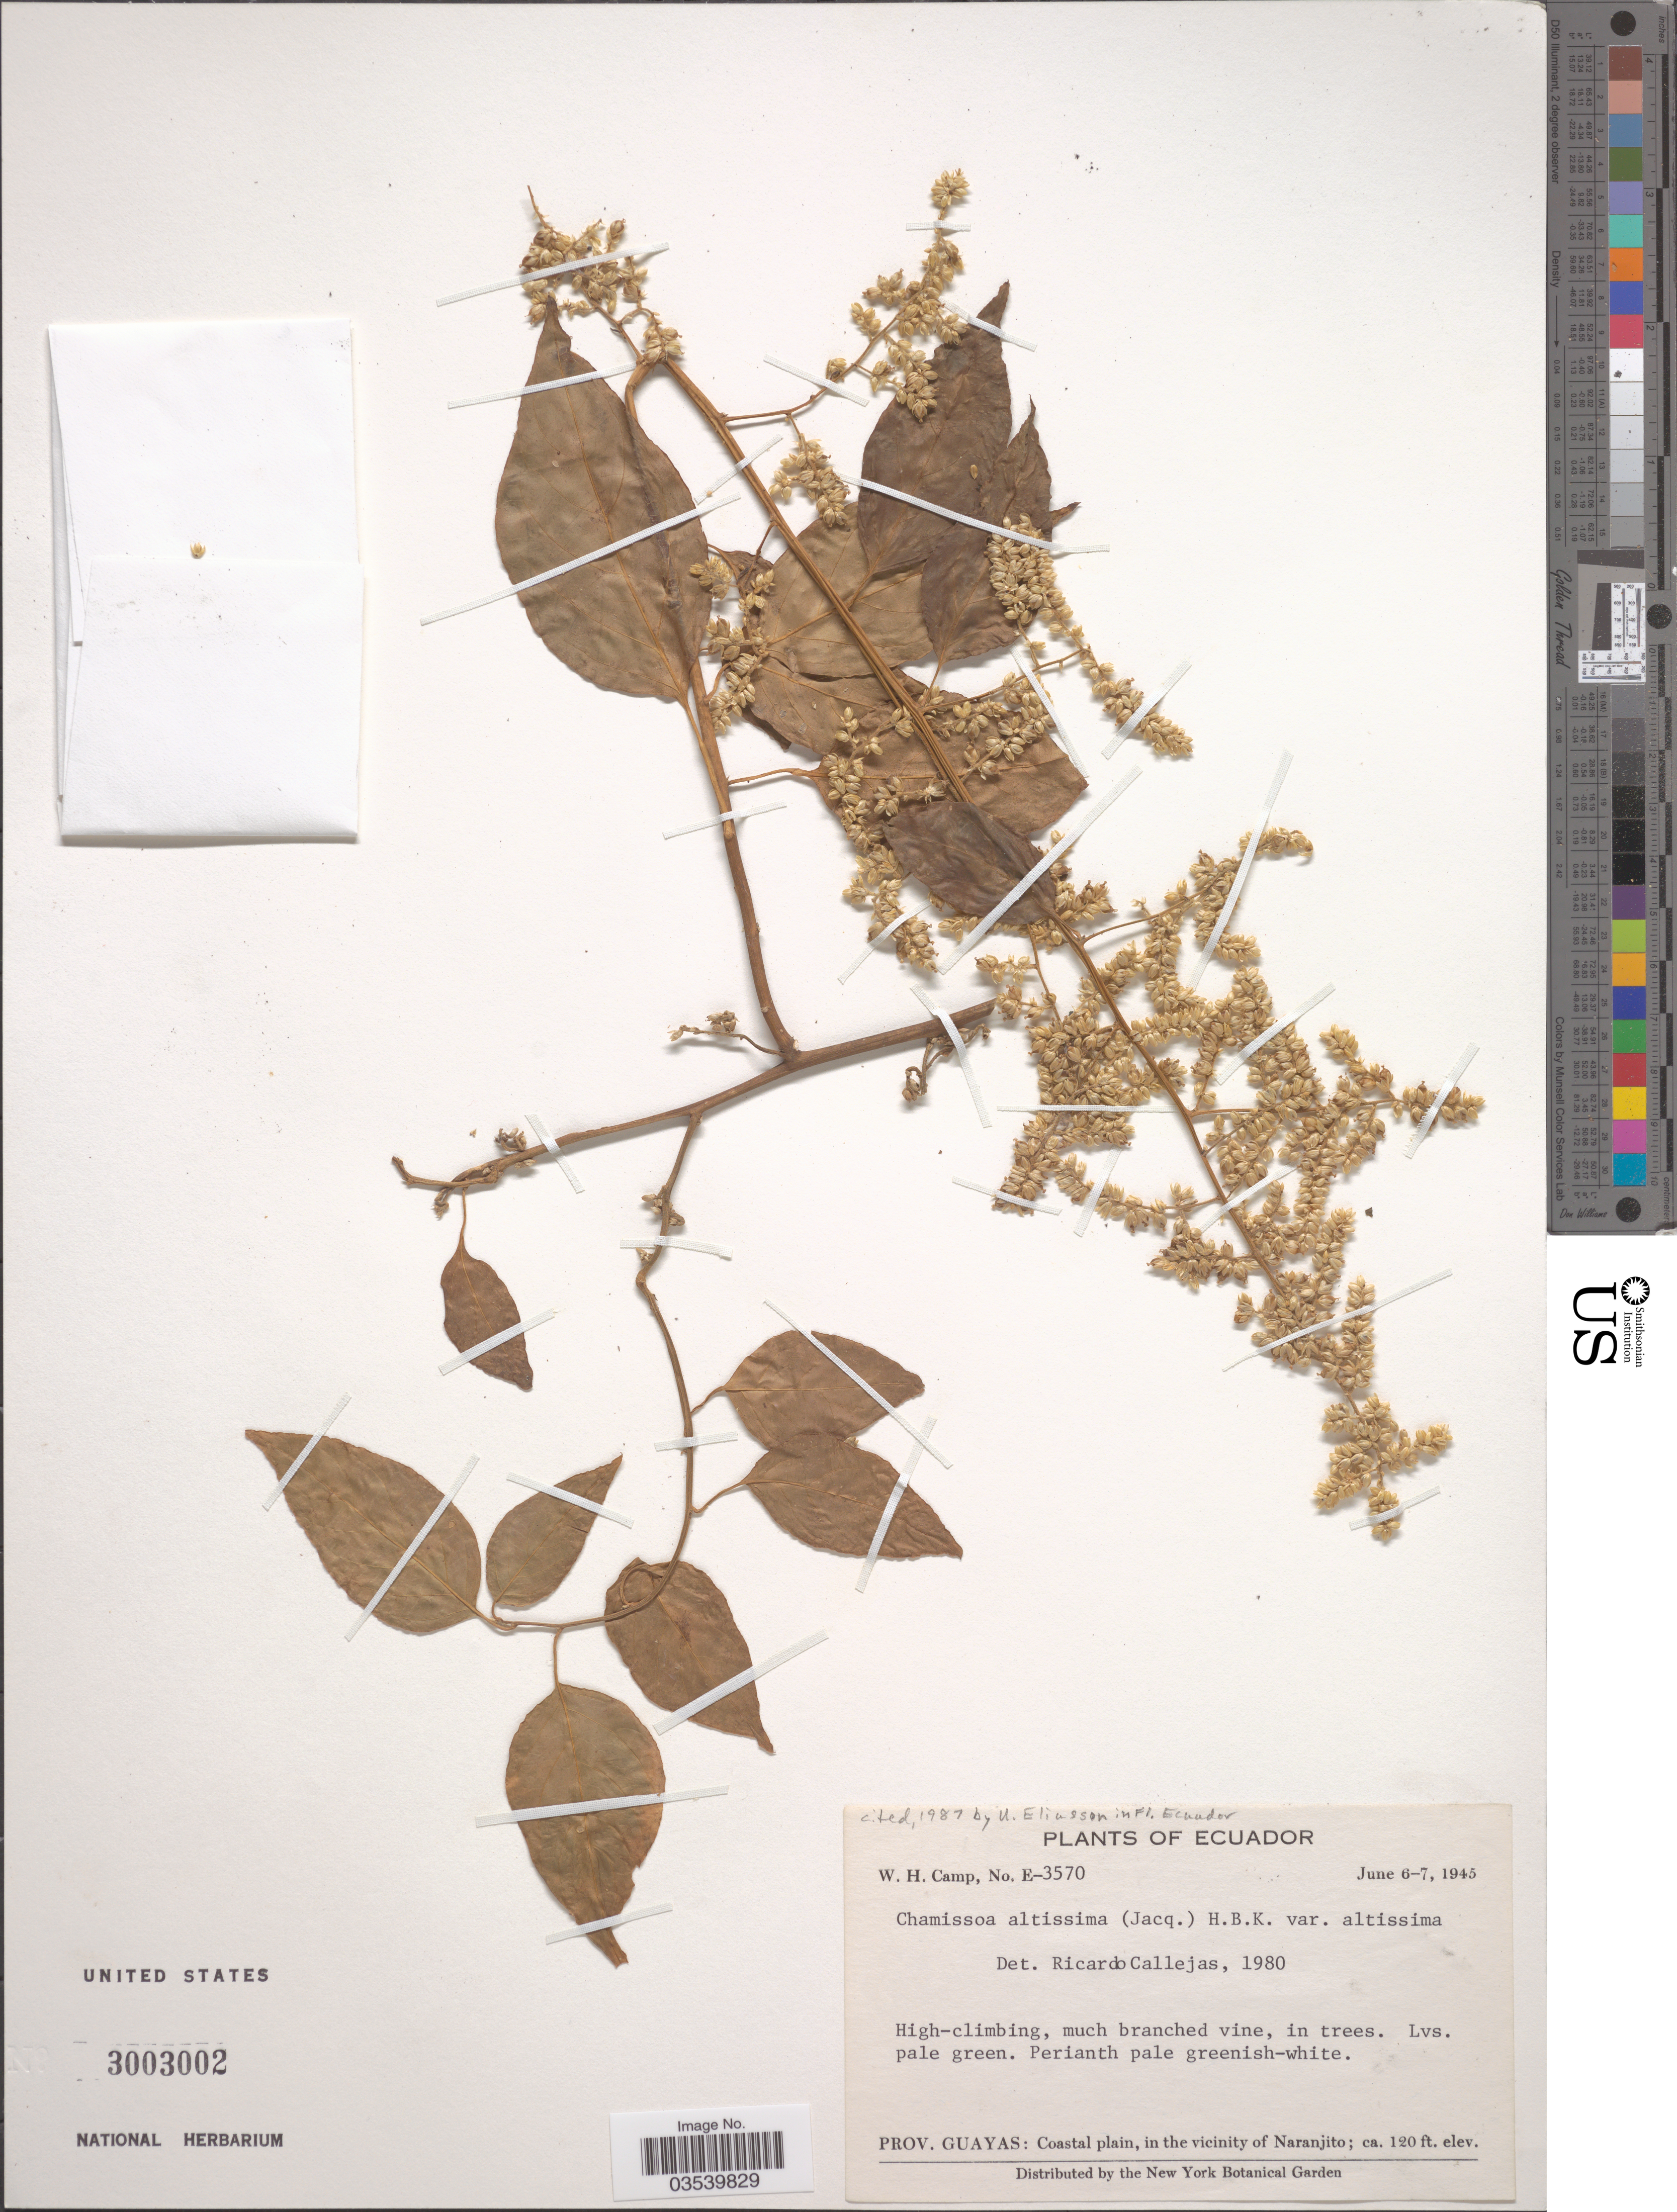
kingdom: Plantae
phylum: Tracheophyta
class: Magnoliopsida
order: Caryophyllales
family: Amaranthaceae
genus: Chamissoa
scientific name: Chamissoa altissima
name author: (Jacq.) Kunth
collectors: W. H. Camp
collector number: E-3570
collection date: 1945-06-06/1945-06-07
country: Ecuador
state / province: Guayas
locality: Coastal plain, in the vicinity of Naranjito.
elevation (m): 37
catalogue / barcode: US 3003002